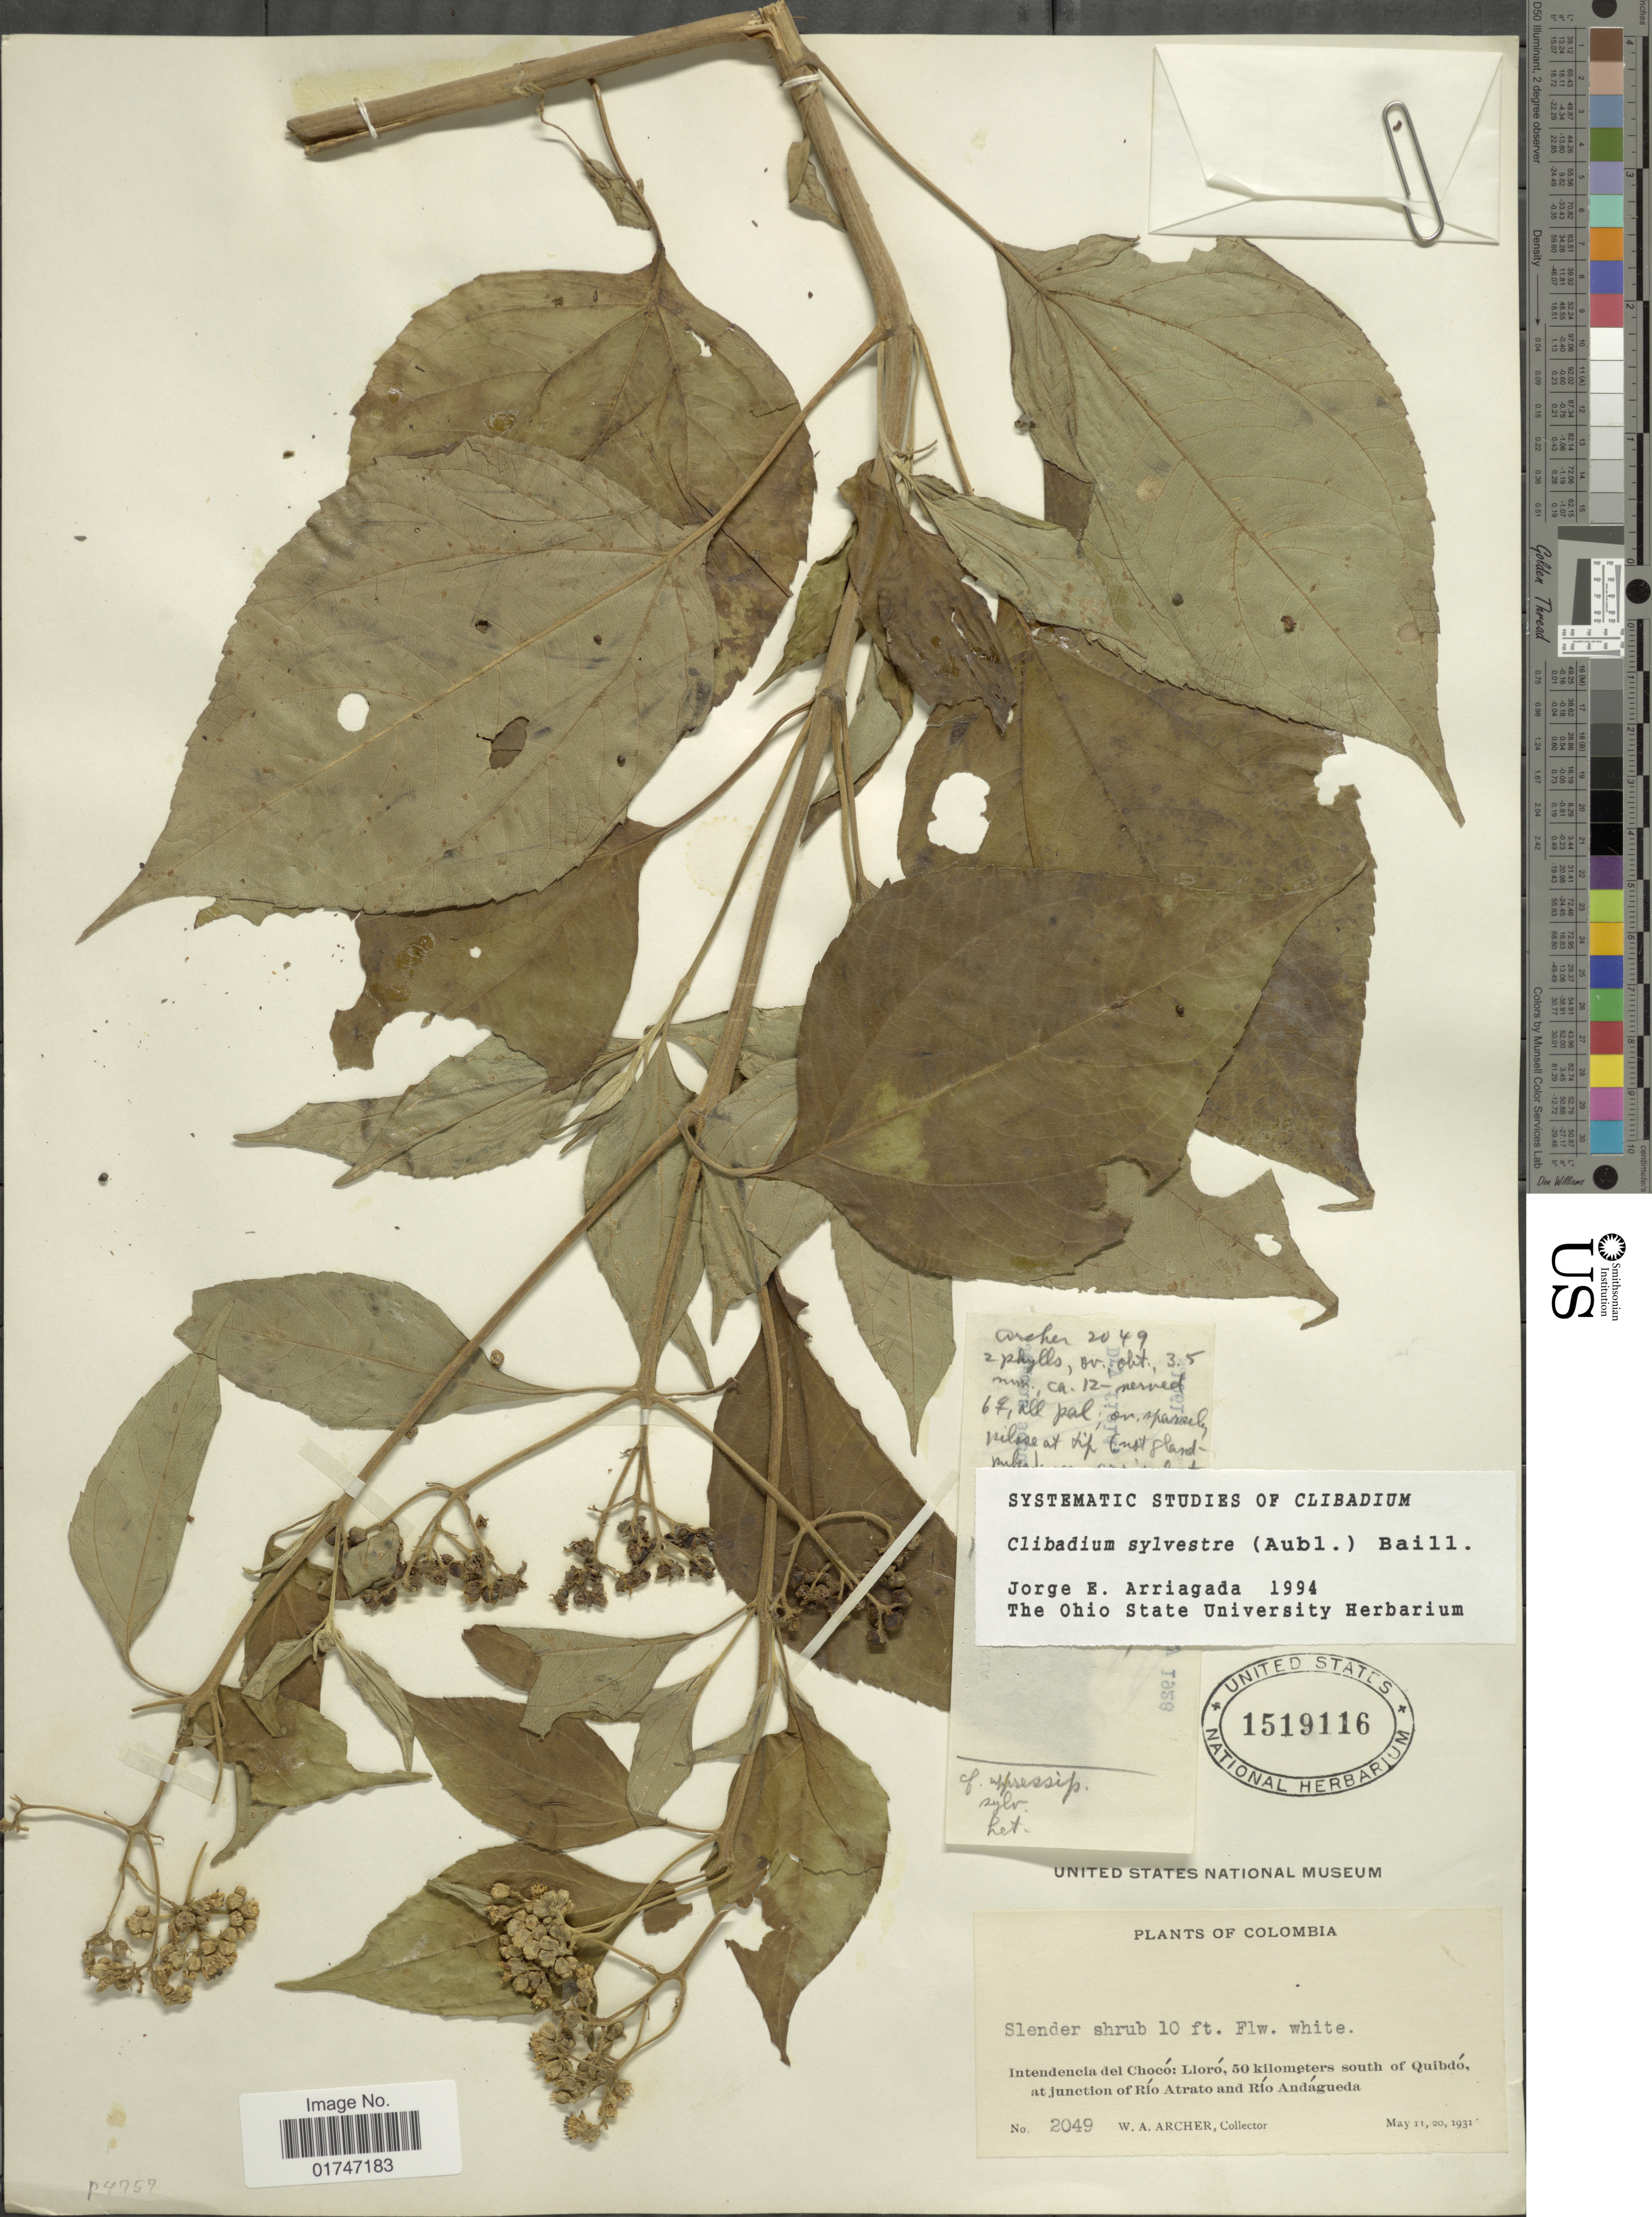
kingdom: Plantae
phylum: Tracheophyta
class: Magnoliopsida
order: Asterales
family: Asteraceae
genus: Clibadium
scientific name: Clibadium sylvestre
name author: (Aubl.) Baill.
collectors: W. A. Archer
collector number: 2049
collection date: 1931-05-11/1931-05-20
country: Colombia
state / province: Chocó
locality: Intendencia del Chocó: Lloró, 50 kilometers south of Quibdó, at junction of Río Atrato and Río Andágueda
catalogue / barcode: US 1519116